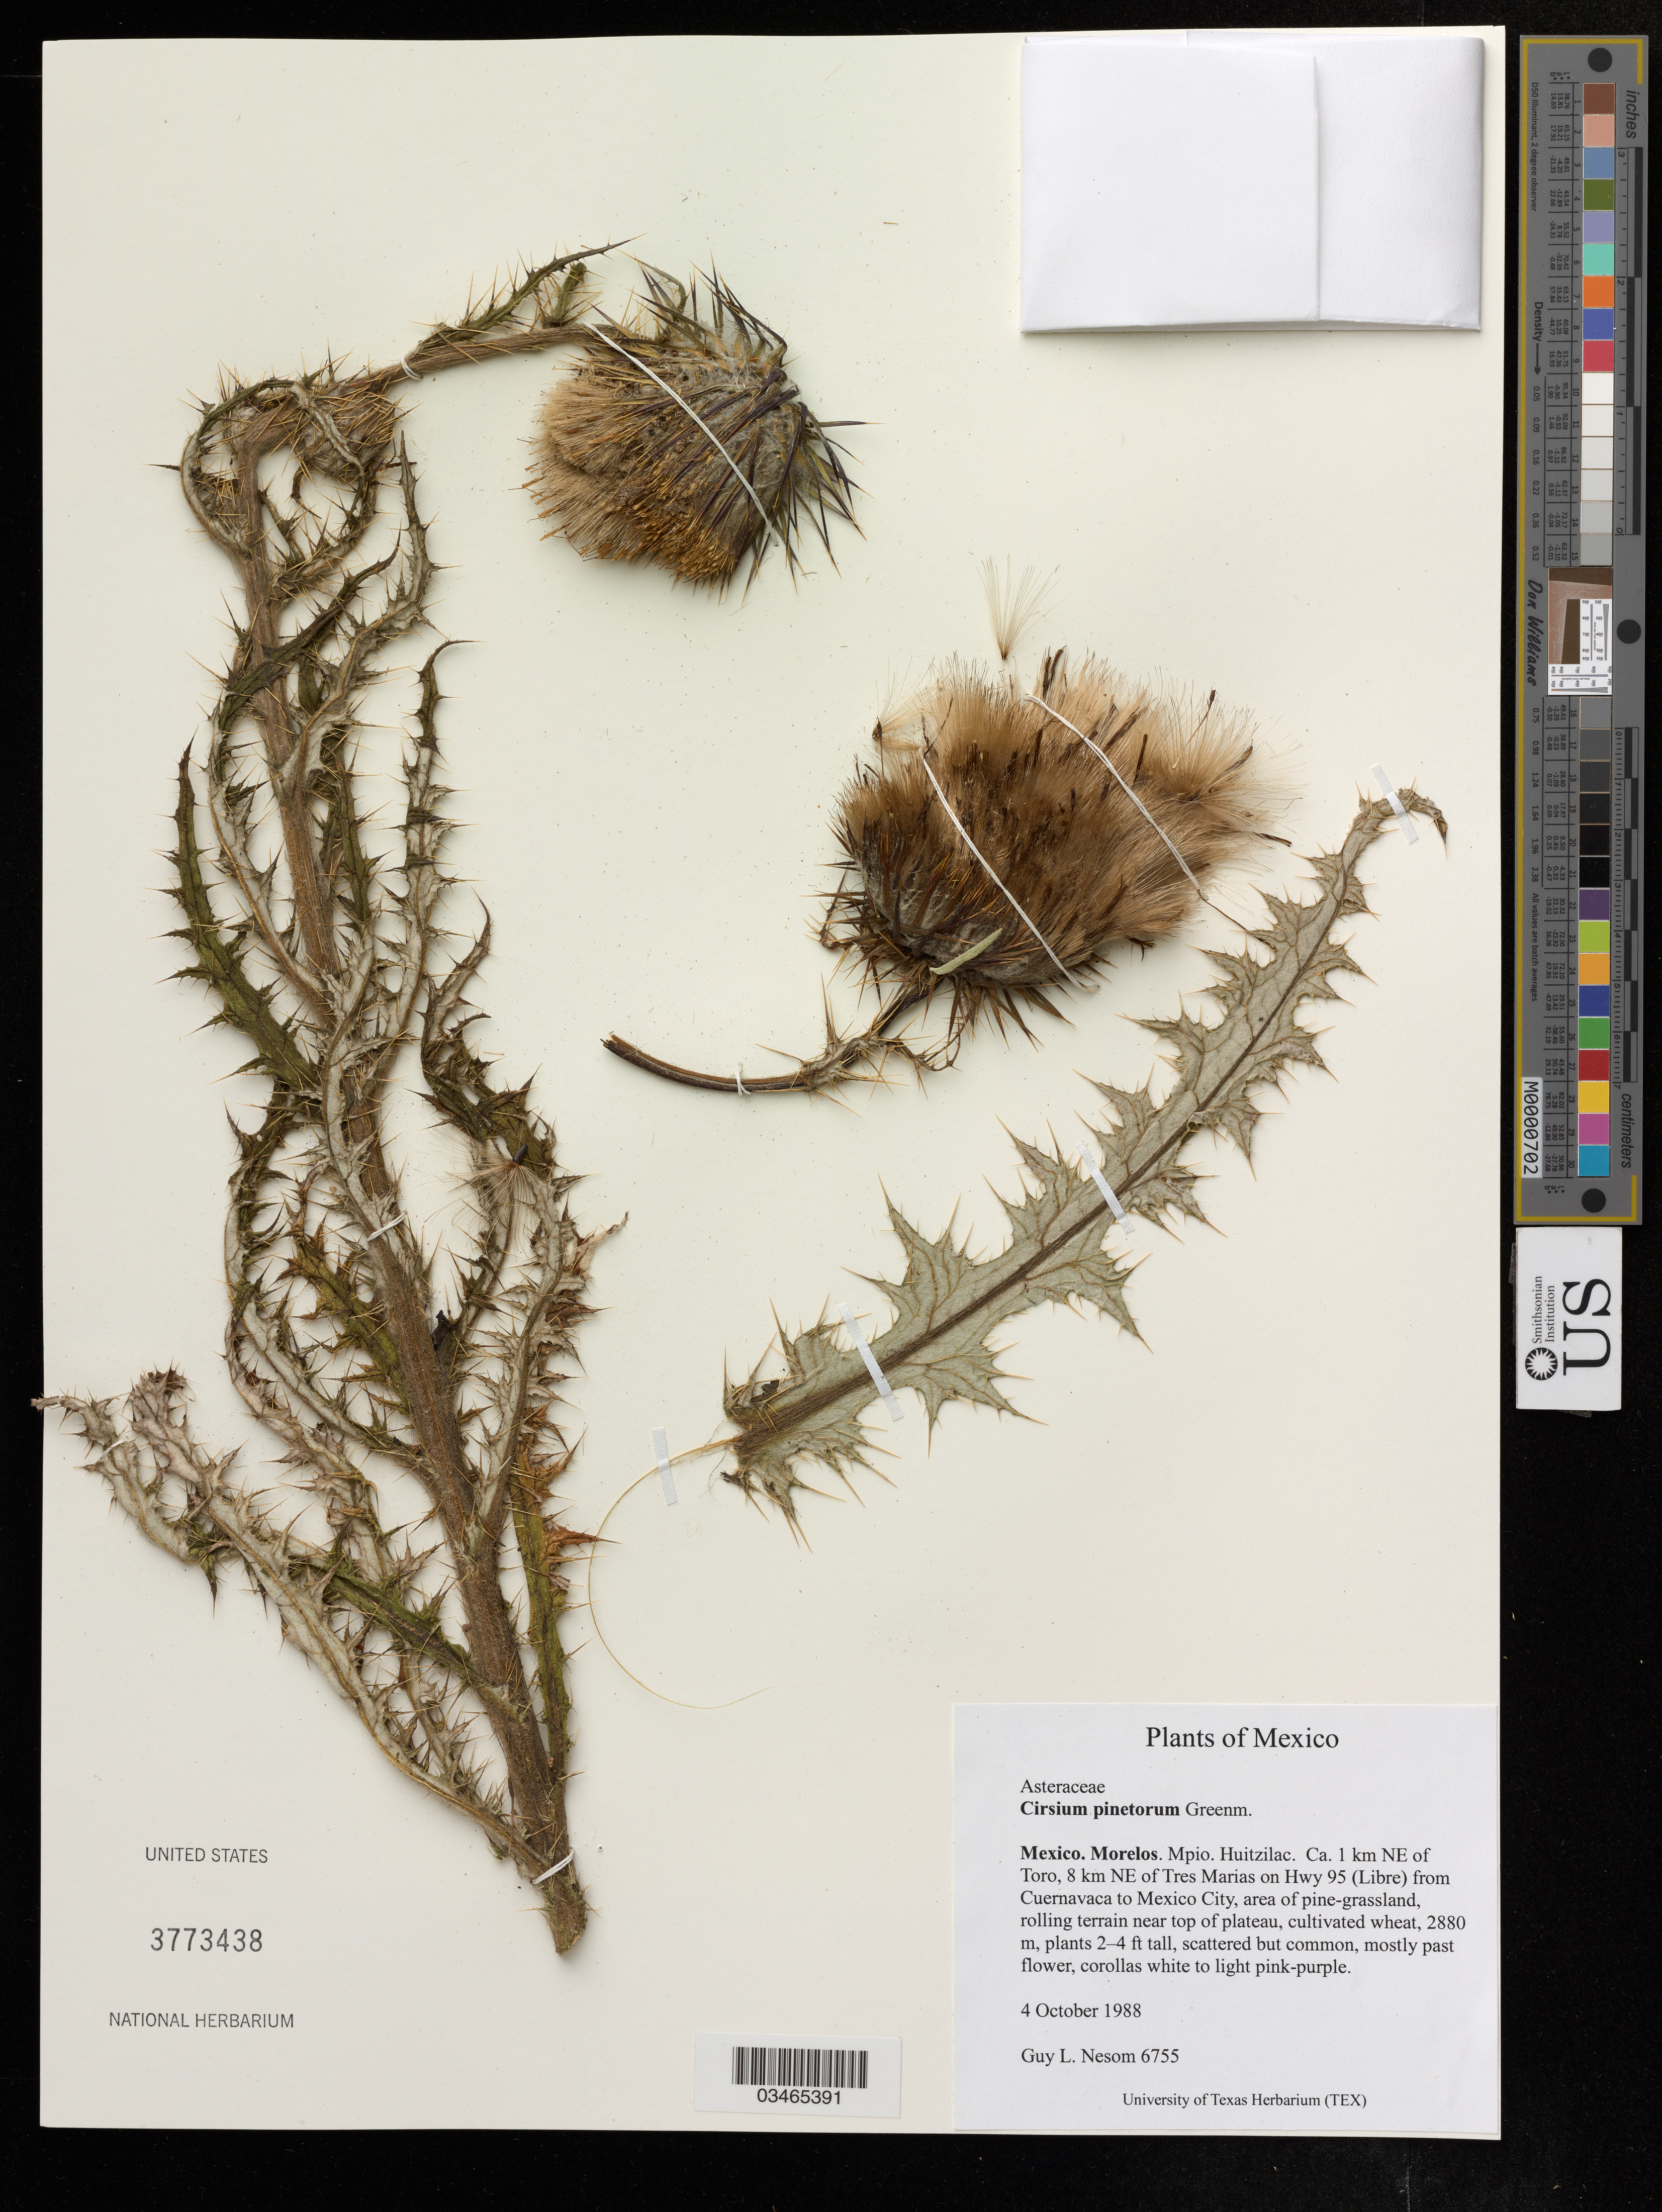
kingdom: Plantae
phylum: Tracheophyta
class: Magnoliopsida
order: Asterales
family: Asteraceae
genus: Cirsium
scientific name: Cirsium pinetorum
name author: Greenm.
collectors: G. L. Nesom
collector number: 6755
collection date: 1988-10-04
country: Mexico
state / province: Morelos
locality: Mpio. Huitzilac. Ca. 1 km NE of Toro, 8 km NE of Tres Marias on Hwy 95 (Libre) from Cuernavaca to Mexico City, area of pine-grassland, rolling terrain near top of plateau, cultivated wheat.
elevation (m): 2880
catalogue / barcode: US 3773438